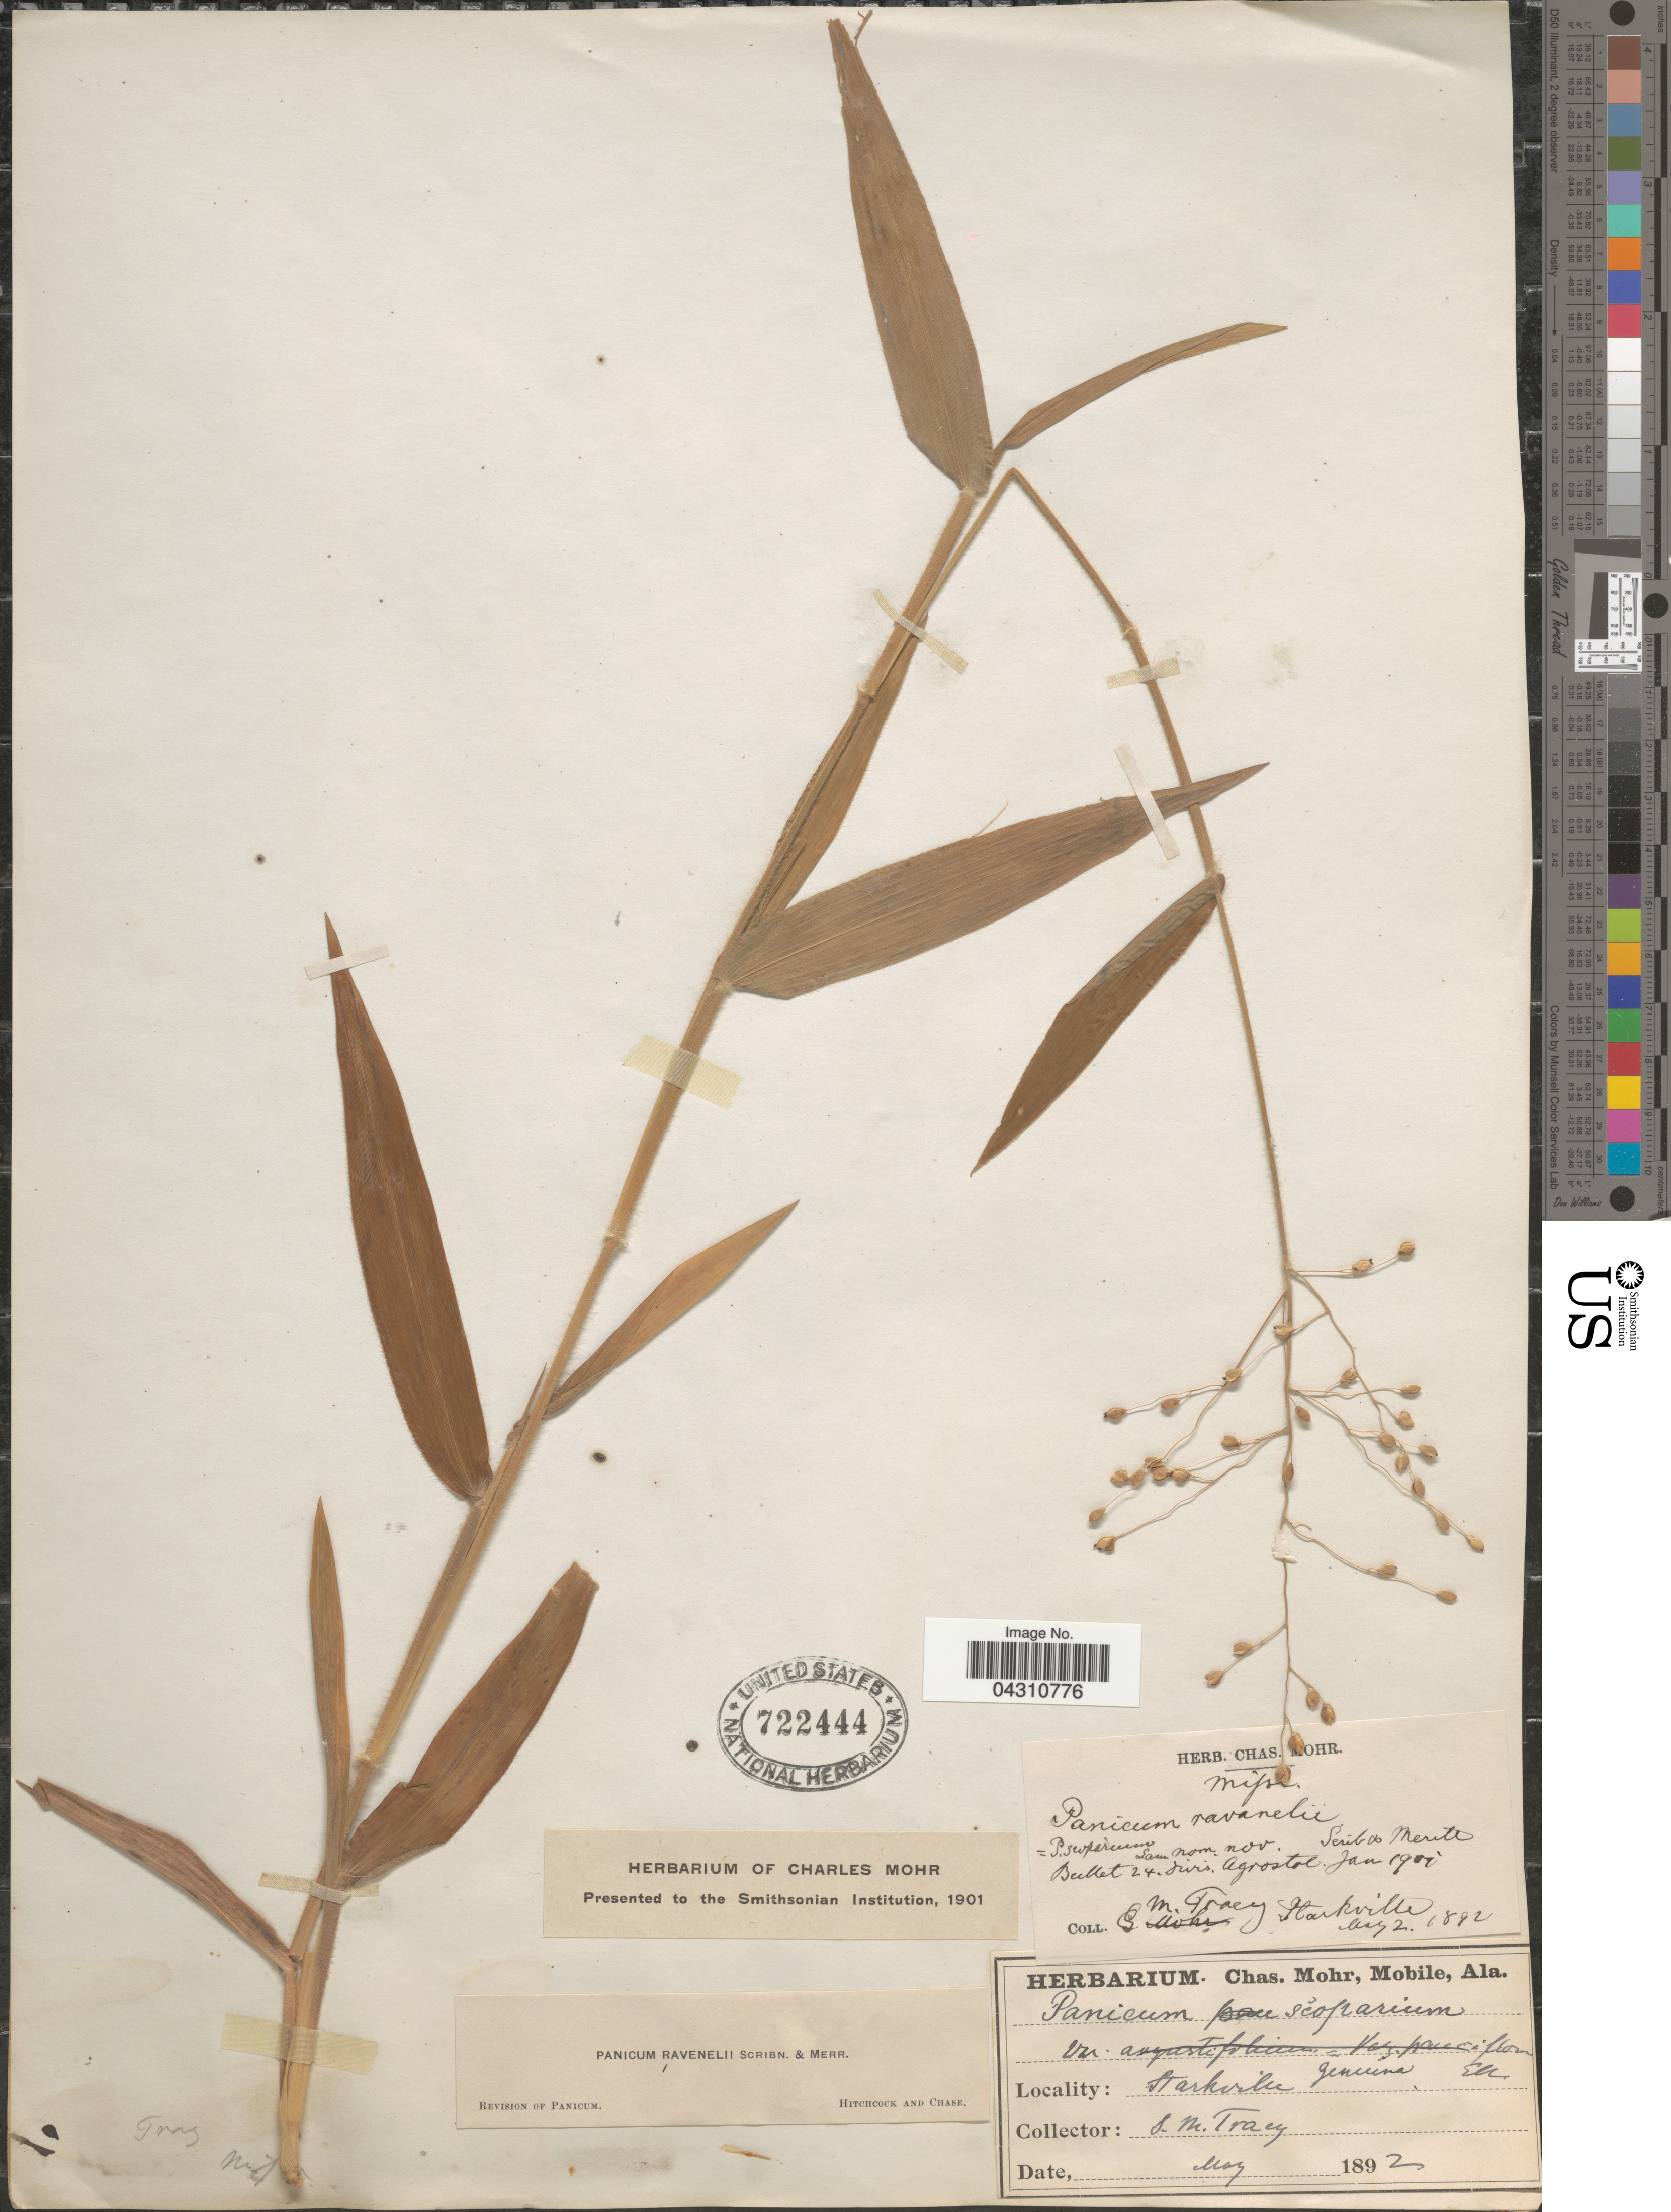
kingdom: Plantae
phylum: Tracheophyta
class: Liliopsida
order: Poales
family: Poaceae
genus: Dichanthelium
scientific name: Dichanthelium ravenelii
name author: (Scribn. & Merr.) Gould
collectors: S. M. Tracy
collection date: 1892-05-02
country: United States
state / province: Alabama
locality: Starkville.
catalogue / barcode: US 722444